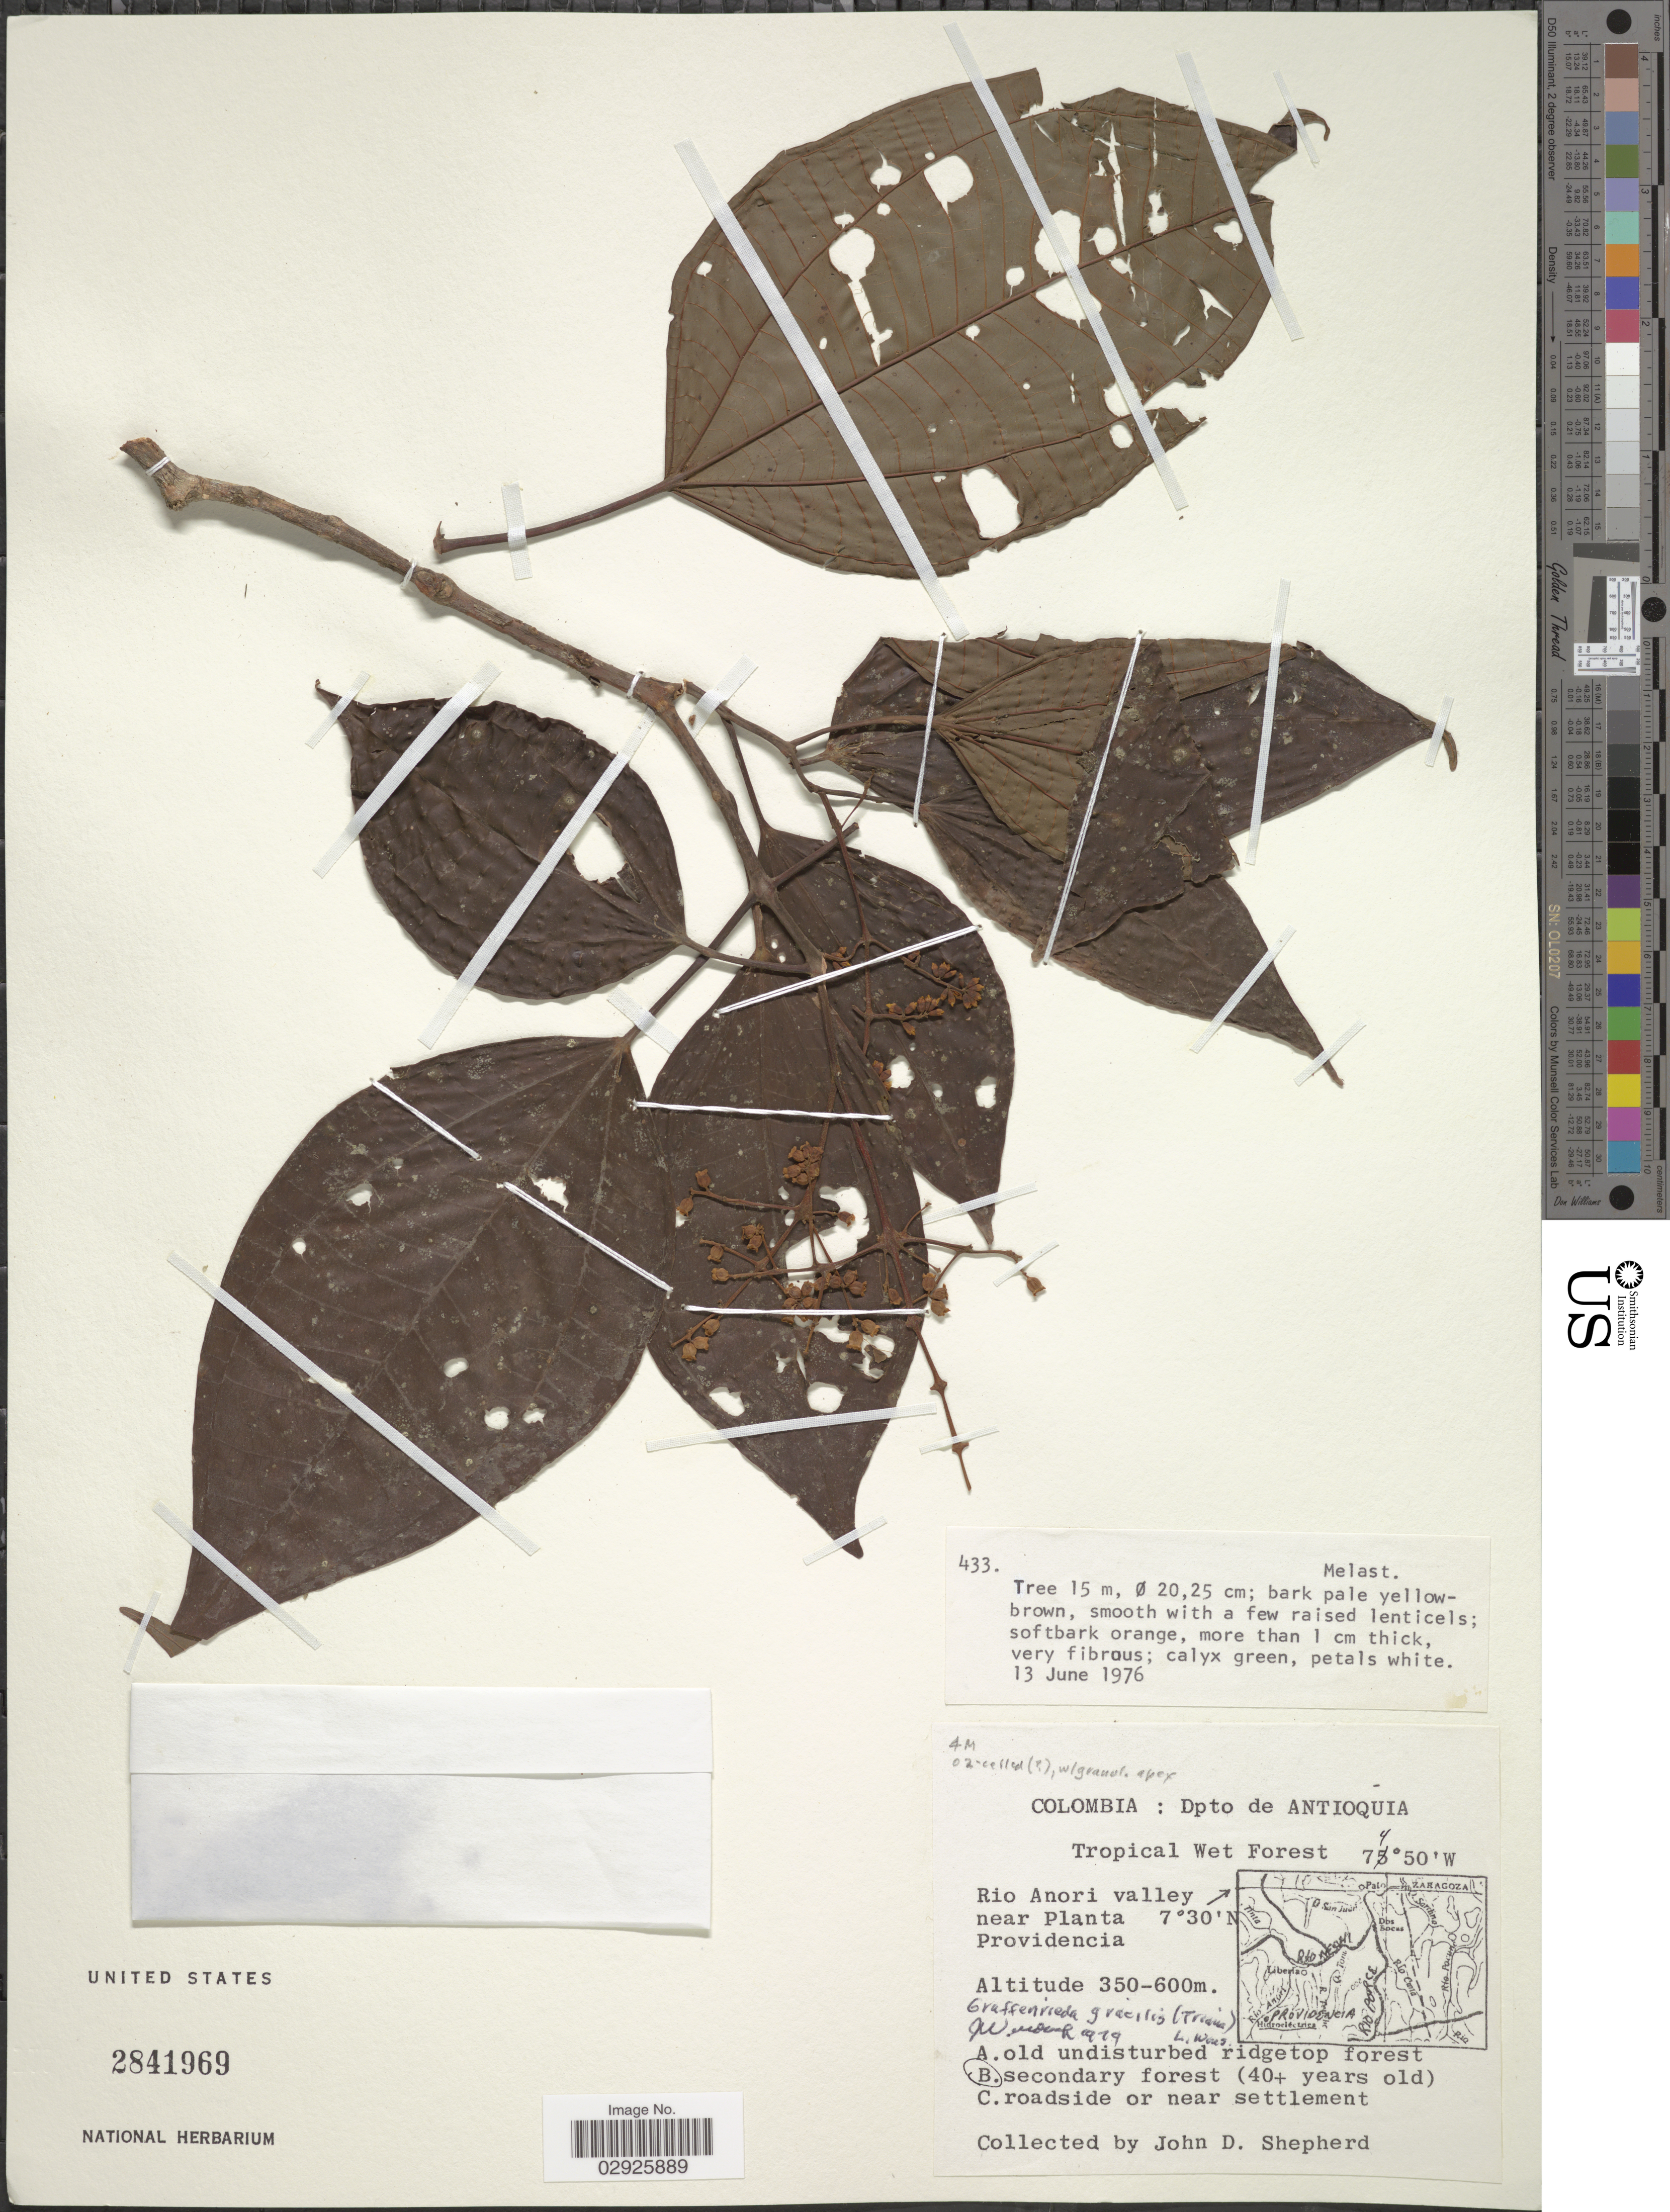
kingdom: Plantae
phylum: Tracheophyta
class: Magnoliopsida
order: Myrtales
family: Melastomataceae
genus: Graffenrieda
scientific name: Graffenrieda gracilis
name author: (Triana) L.O. Williams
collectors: J. D. Shepherd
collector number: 433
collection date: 1976-06-13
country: Colombia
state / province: Antioquia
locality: Dpto de Antioquia. Rio Anori valley near Planta Providencia.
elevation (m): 350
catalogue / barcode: US 2841969